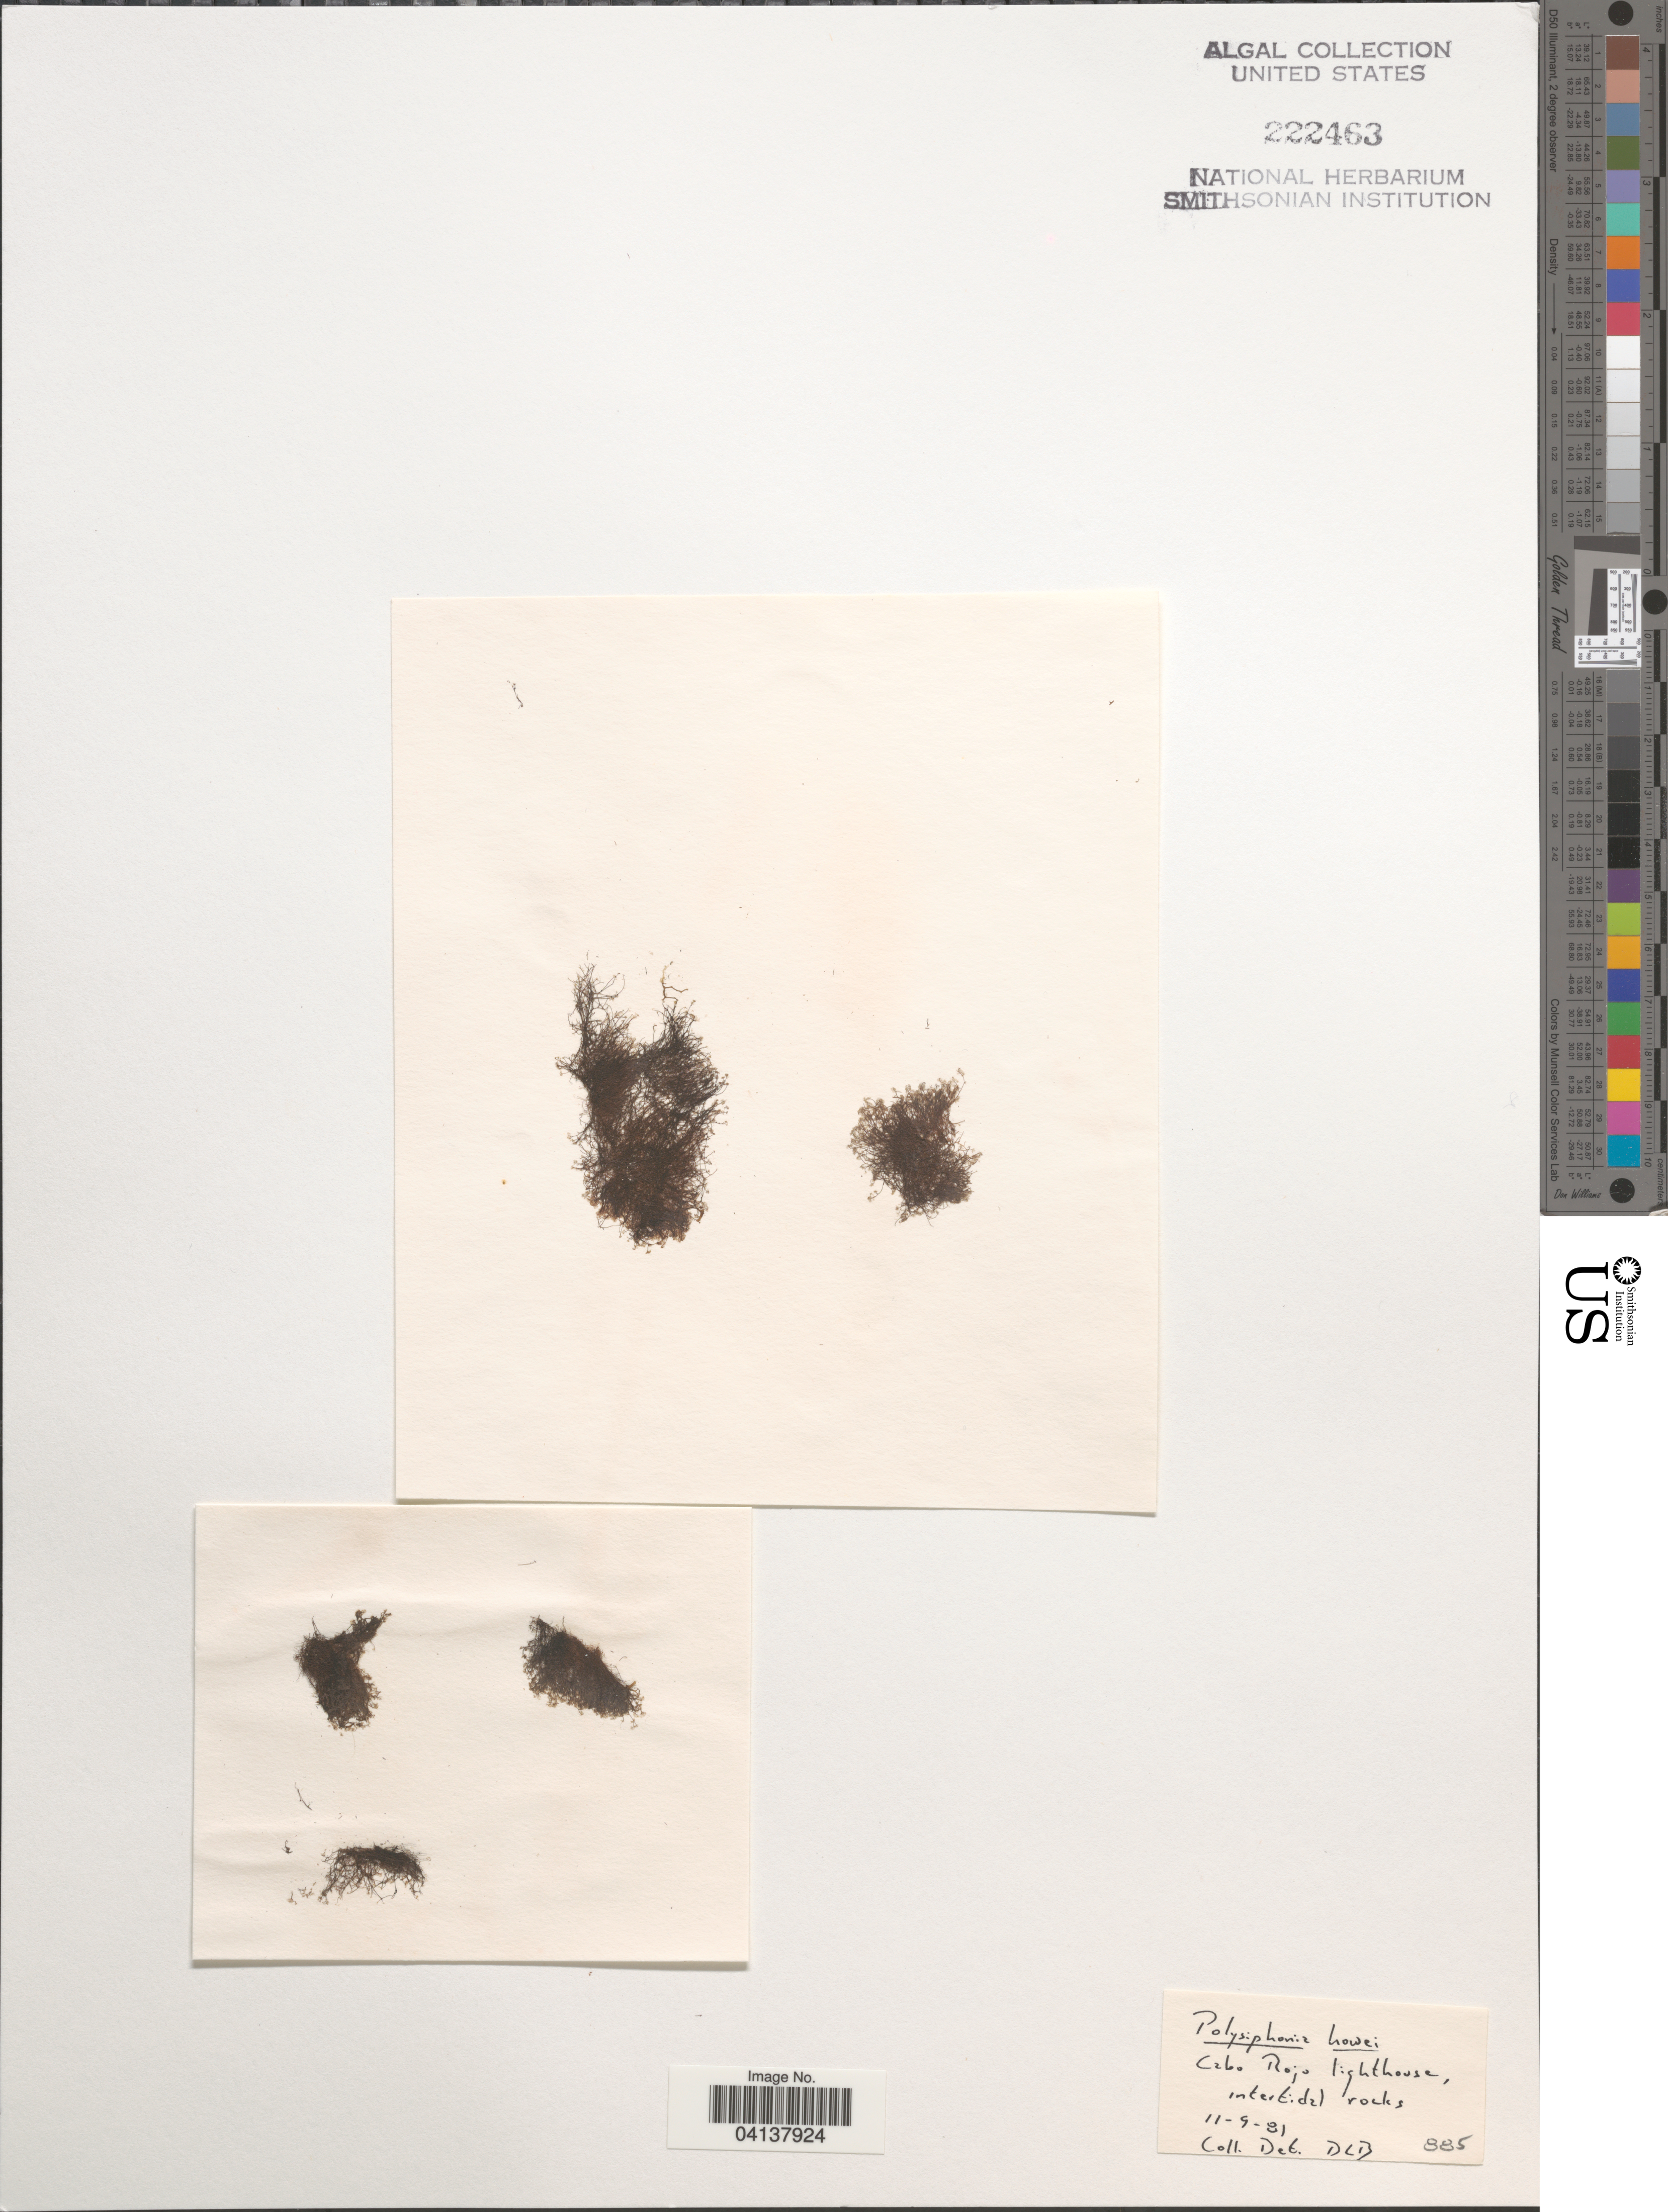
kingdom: Plantae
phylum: Rhodophyta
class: Florideophyceae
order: Ceramiales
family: Rhodomelaceae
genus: Wilsonosiphonia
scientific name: Wilsonosiphonia howei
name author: (Hollenb.) D.E.Bustamante et al.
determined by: Algae name updating Project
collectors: D. L. B.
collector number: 885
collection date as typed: Transcribed d/m/y: 11/9/81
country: Puerto Rico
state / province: Çabo Rojo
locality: Cabo Rojo lighthouse.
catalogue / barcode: US 222463